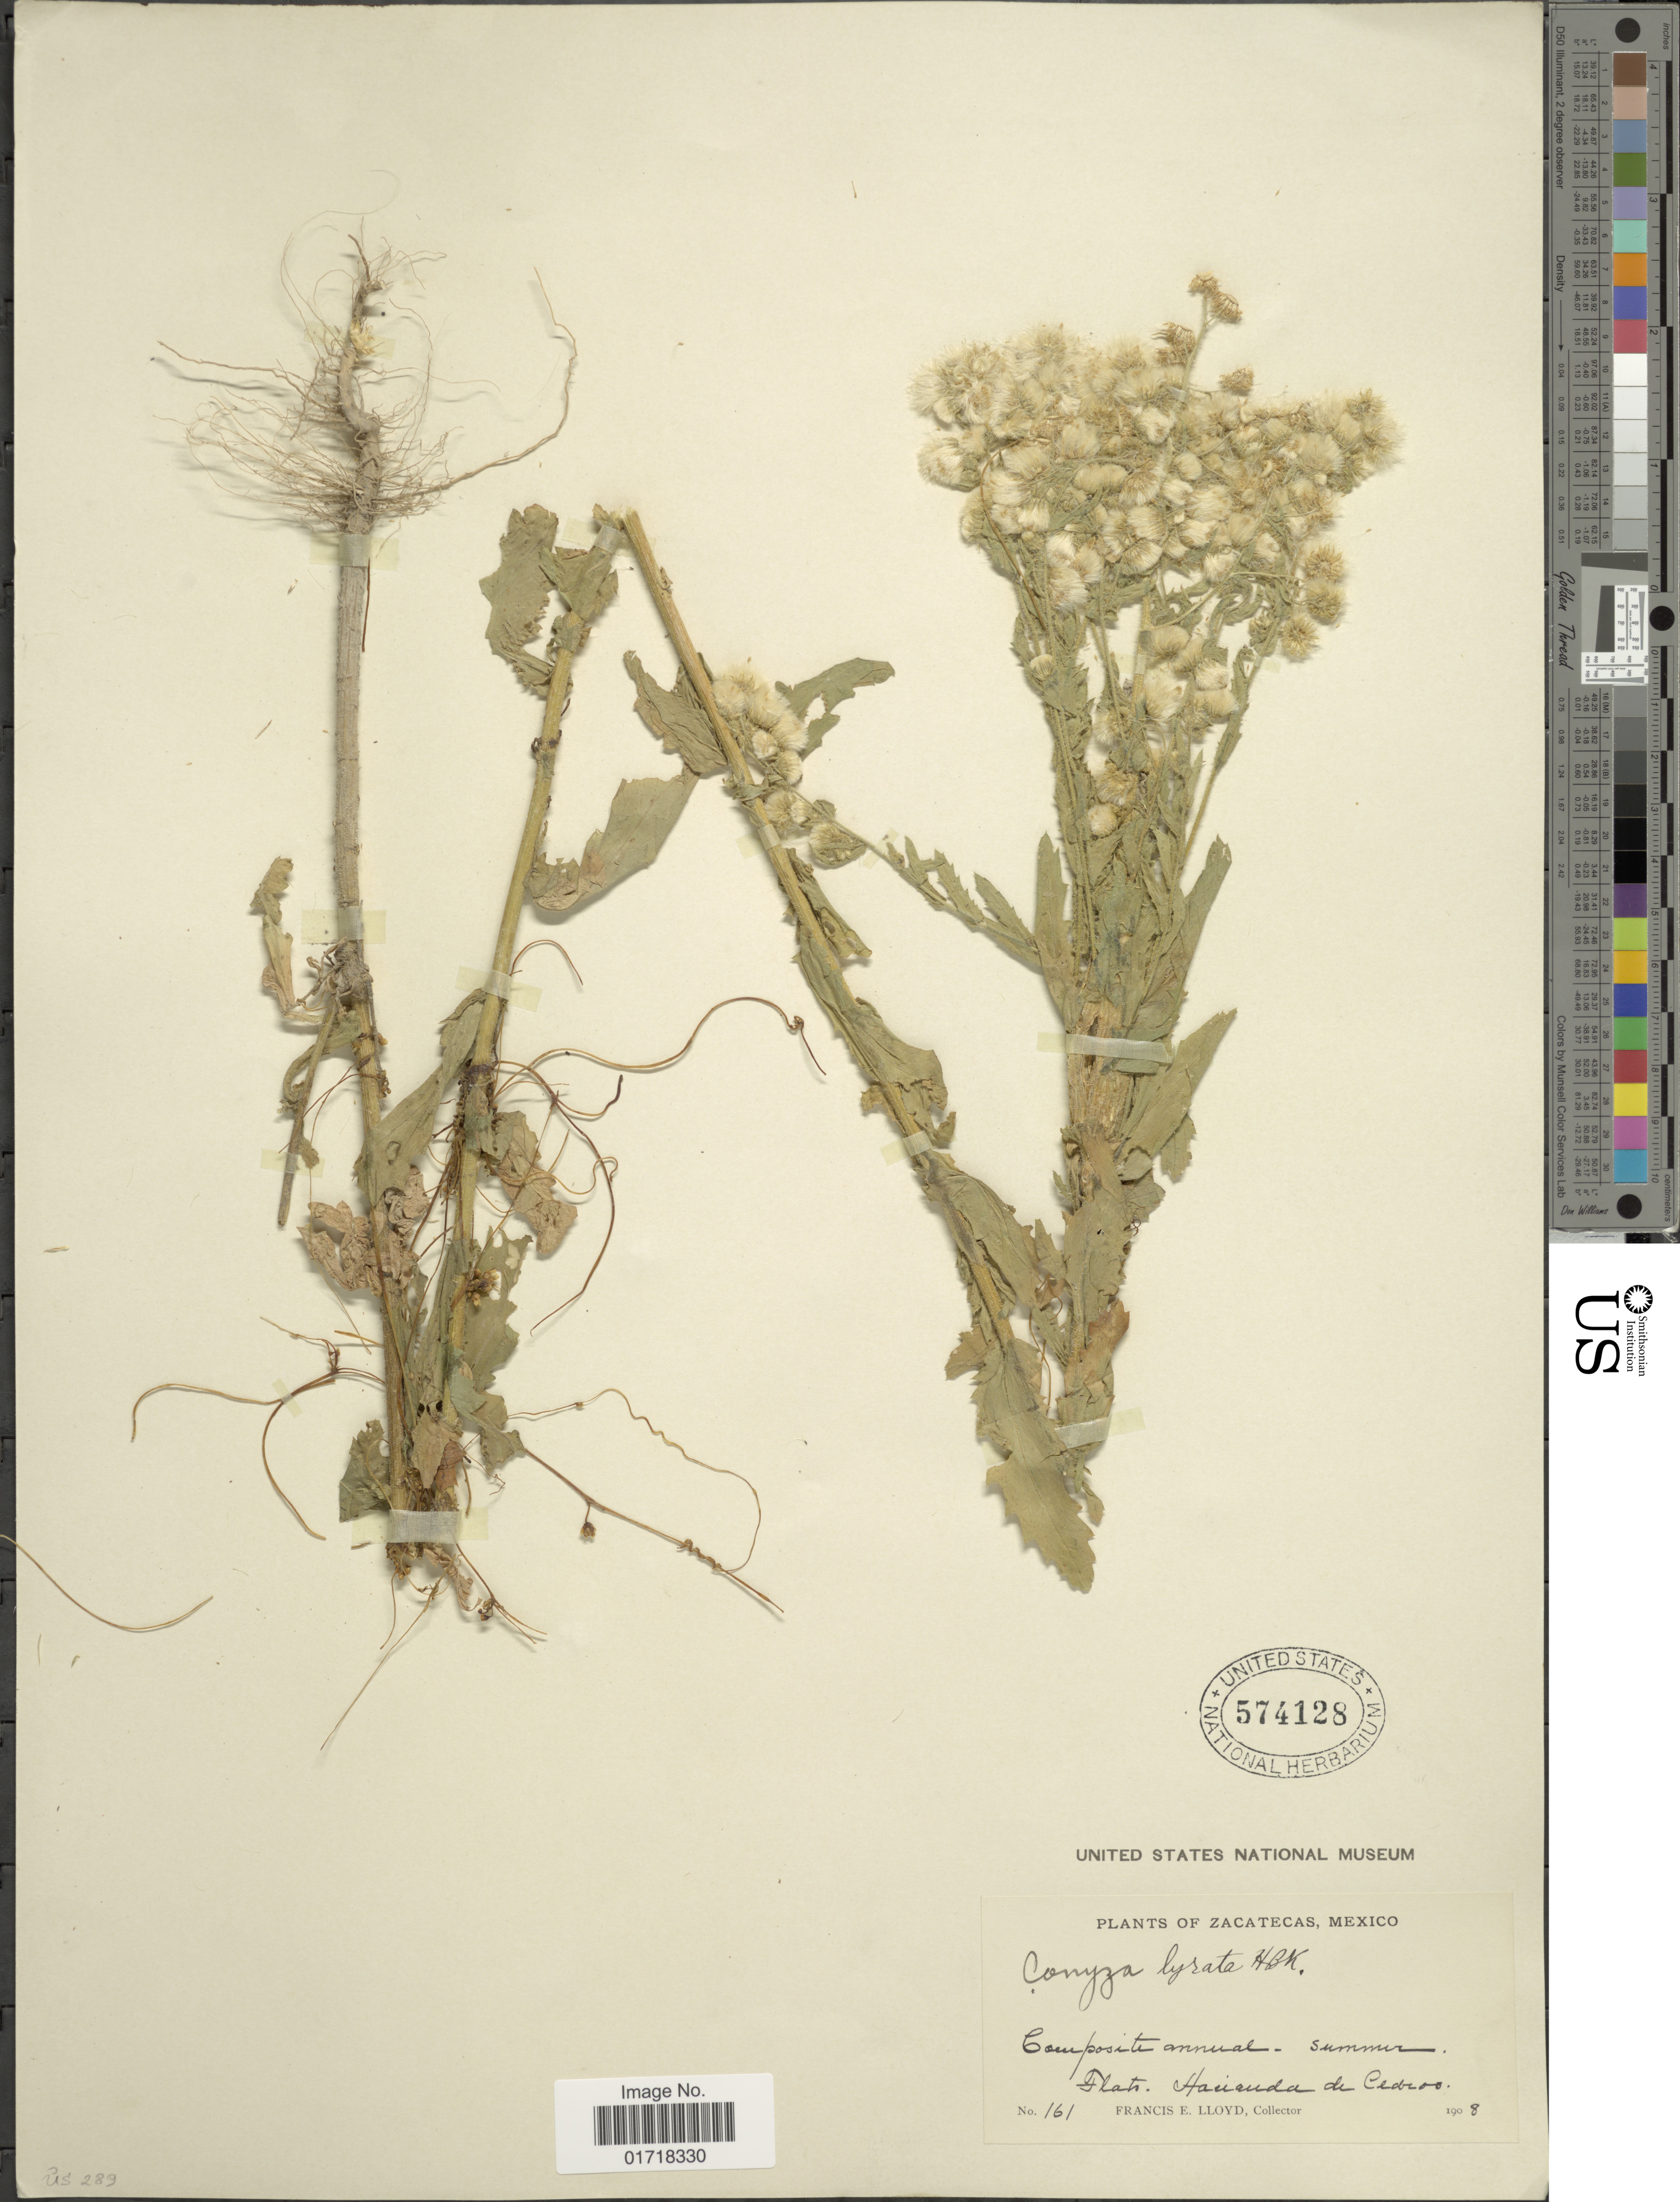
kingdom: Plantae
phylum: Tracheophyta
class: Magnoliopsida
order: Asterales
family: Asteraceae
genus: Pseudoconyza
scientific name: Pseudoconyza lyrata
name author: (Kunth) Cuatrec.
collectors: Lloyd, C. E.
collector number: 161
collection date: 1908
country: Mexico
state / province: Zacatecas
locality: Zacatecas, Mexico, Flats Hacienda de Cedroo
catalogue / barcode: US 574128